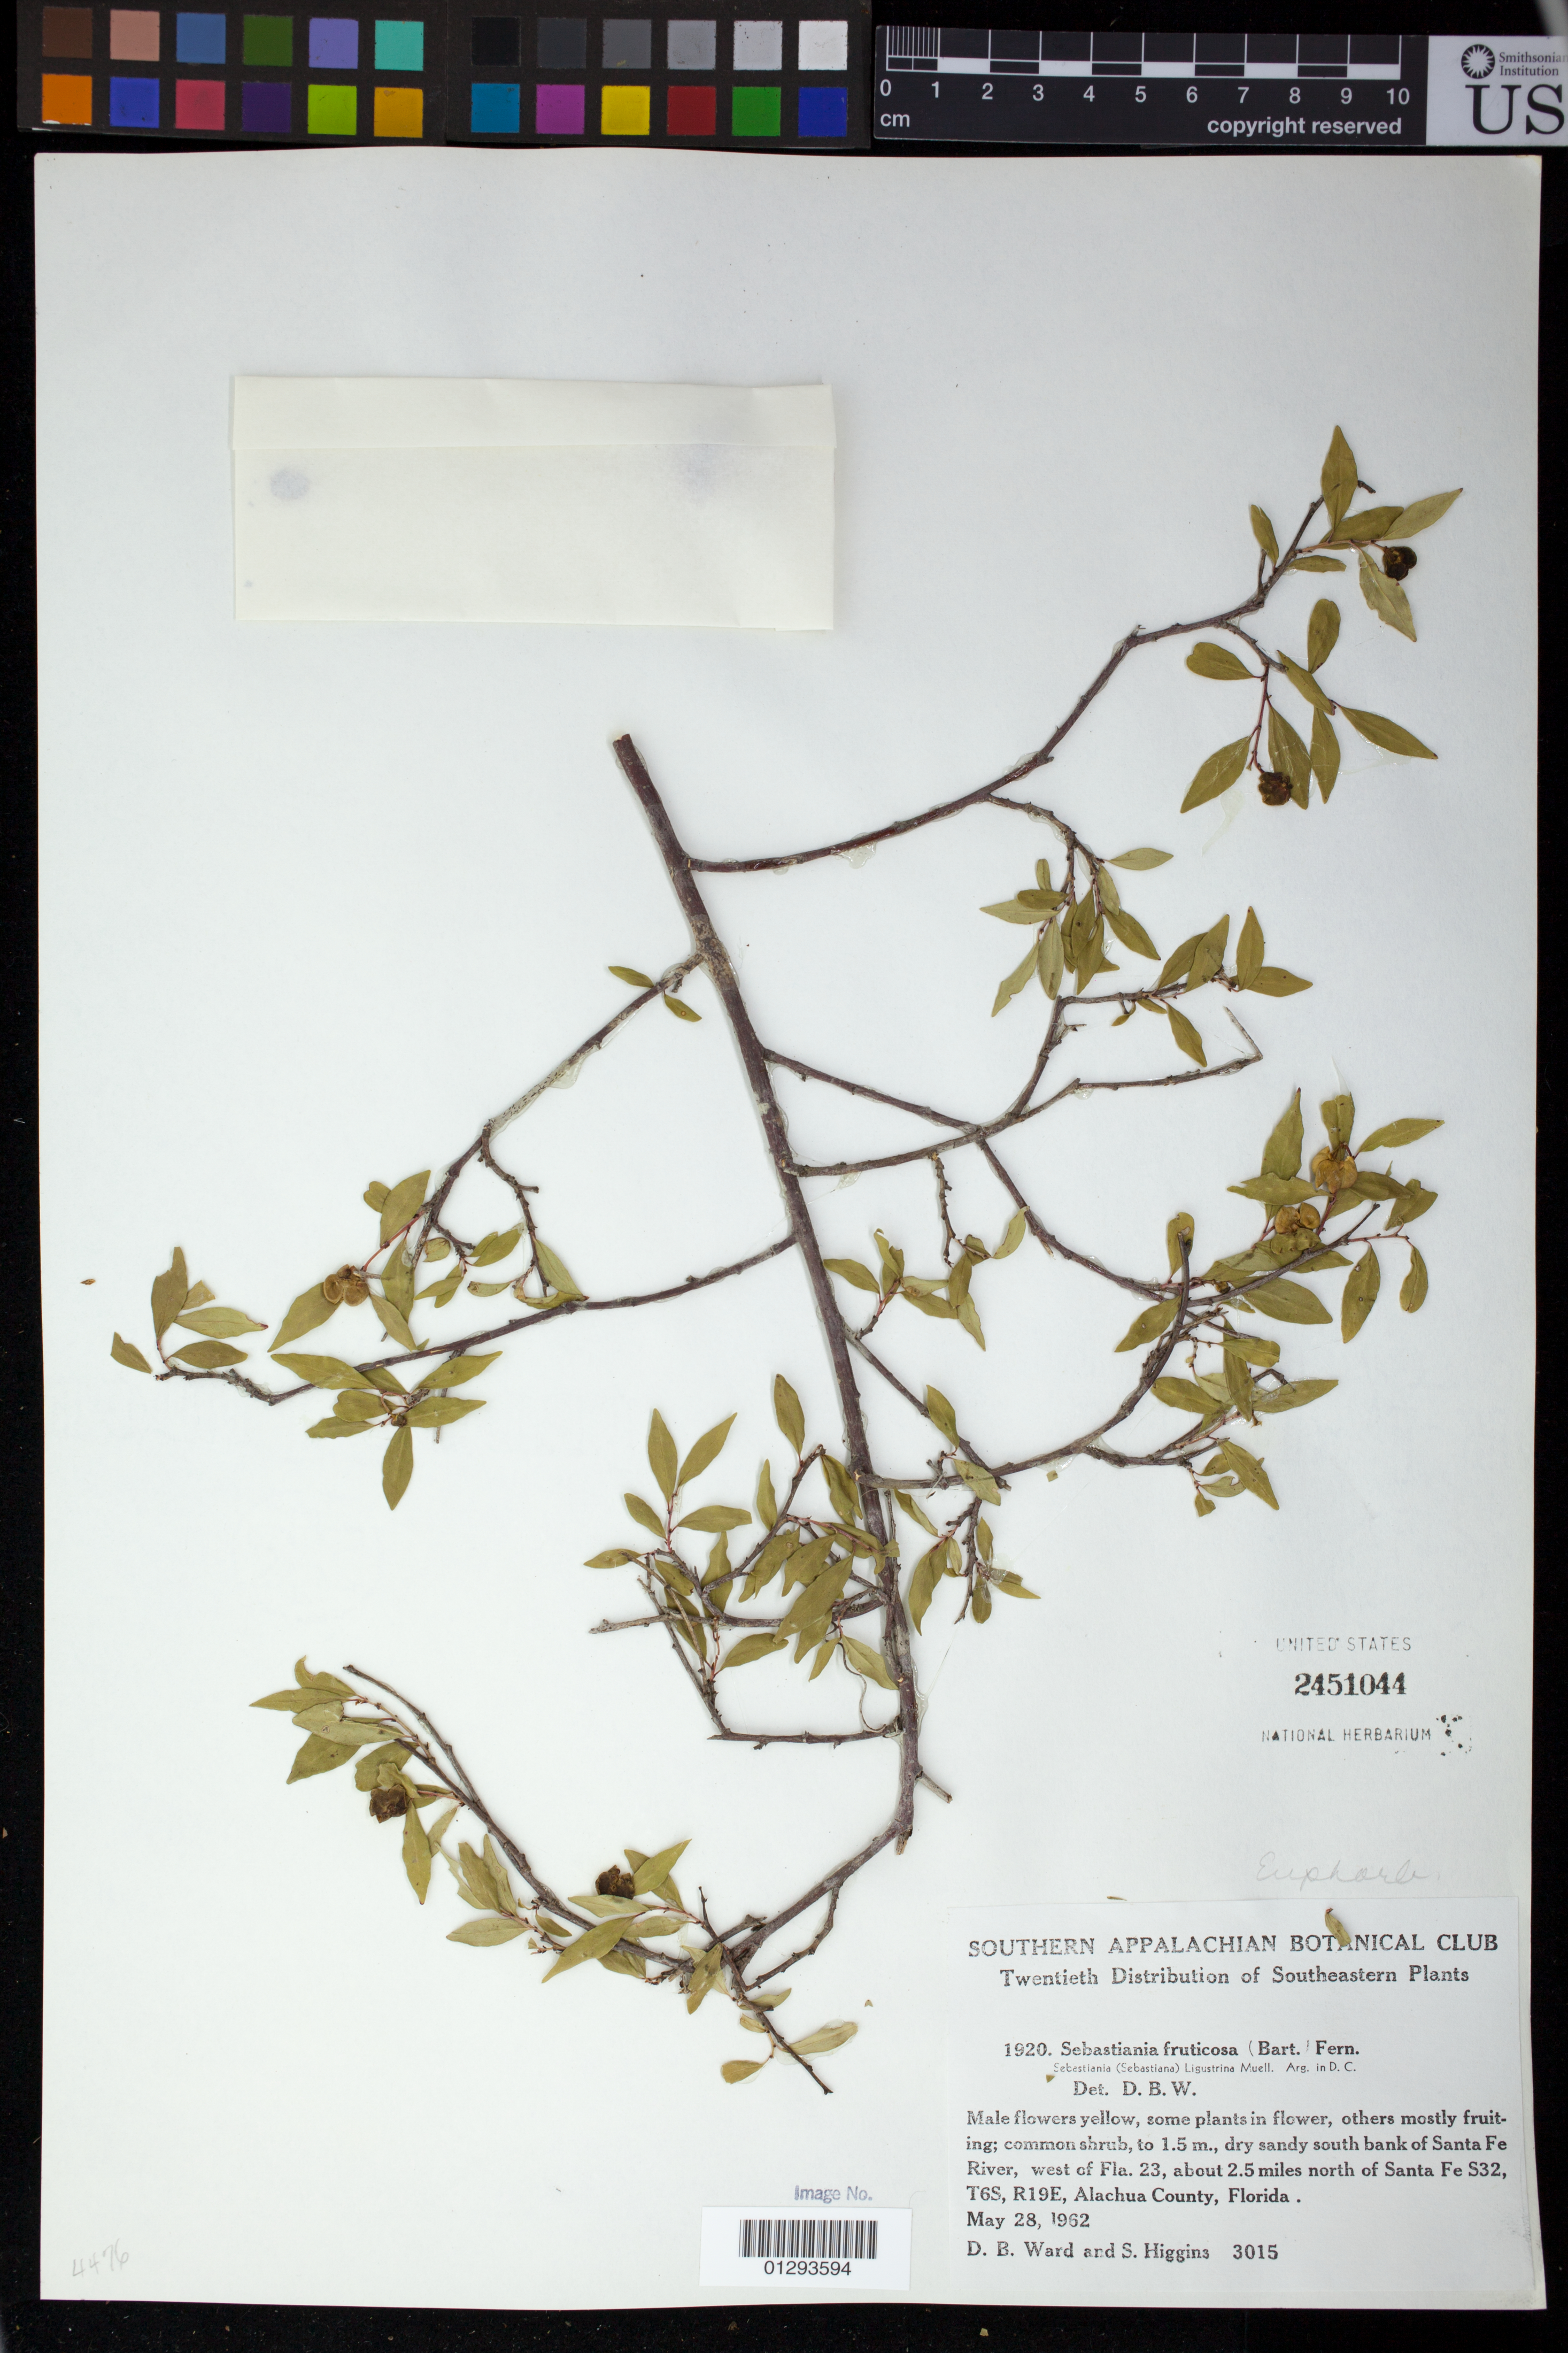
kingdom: Plantae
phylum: Tracheophyta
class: Magnoliopsida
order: Malpighiales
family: Euphorbiaceae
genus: Sebastiania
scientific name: Sebastiania fruticosa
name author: (Bartram) Fernald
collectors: D. Ward & S. Higgins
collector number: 3015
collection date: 1962-05-28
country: United States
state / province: Florida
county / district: Alachua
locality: Dry sandy south bank of Santa Fe River, west of Fla. 23, about 2.5 miles north of Santa Fe S32, T6S R19E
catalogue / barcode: US 2451044